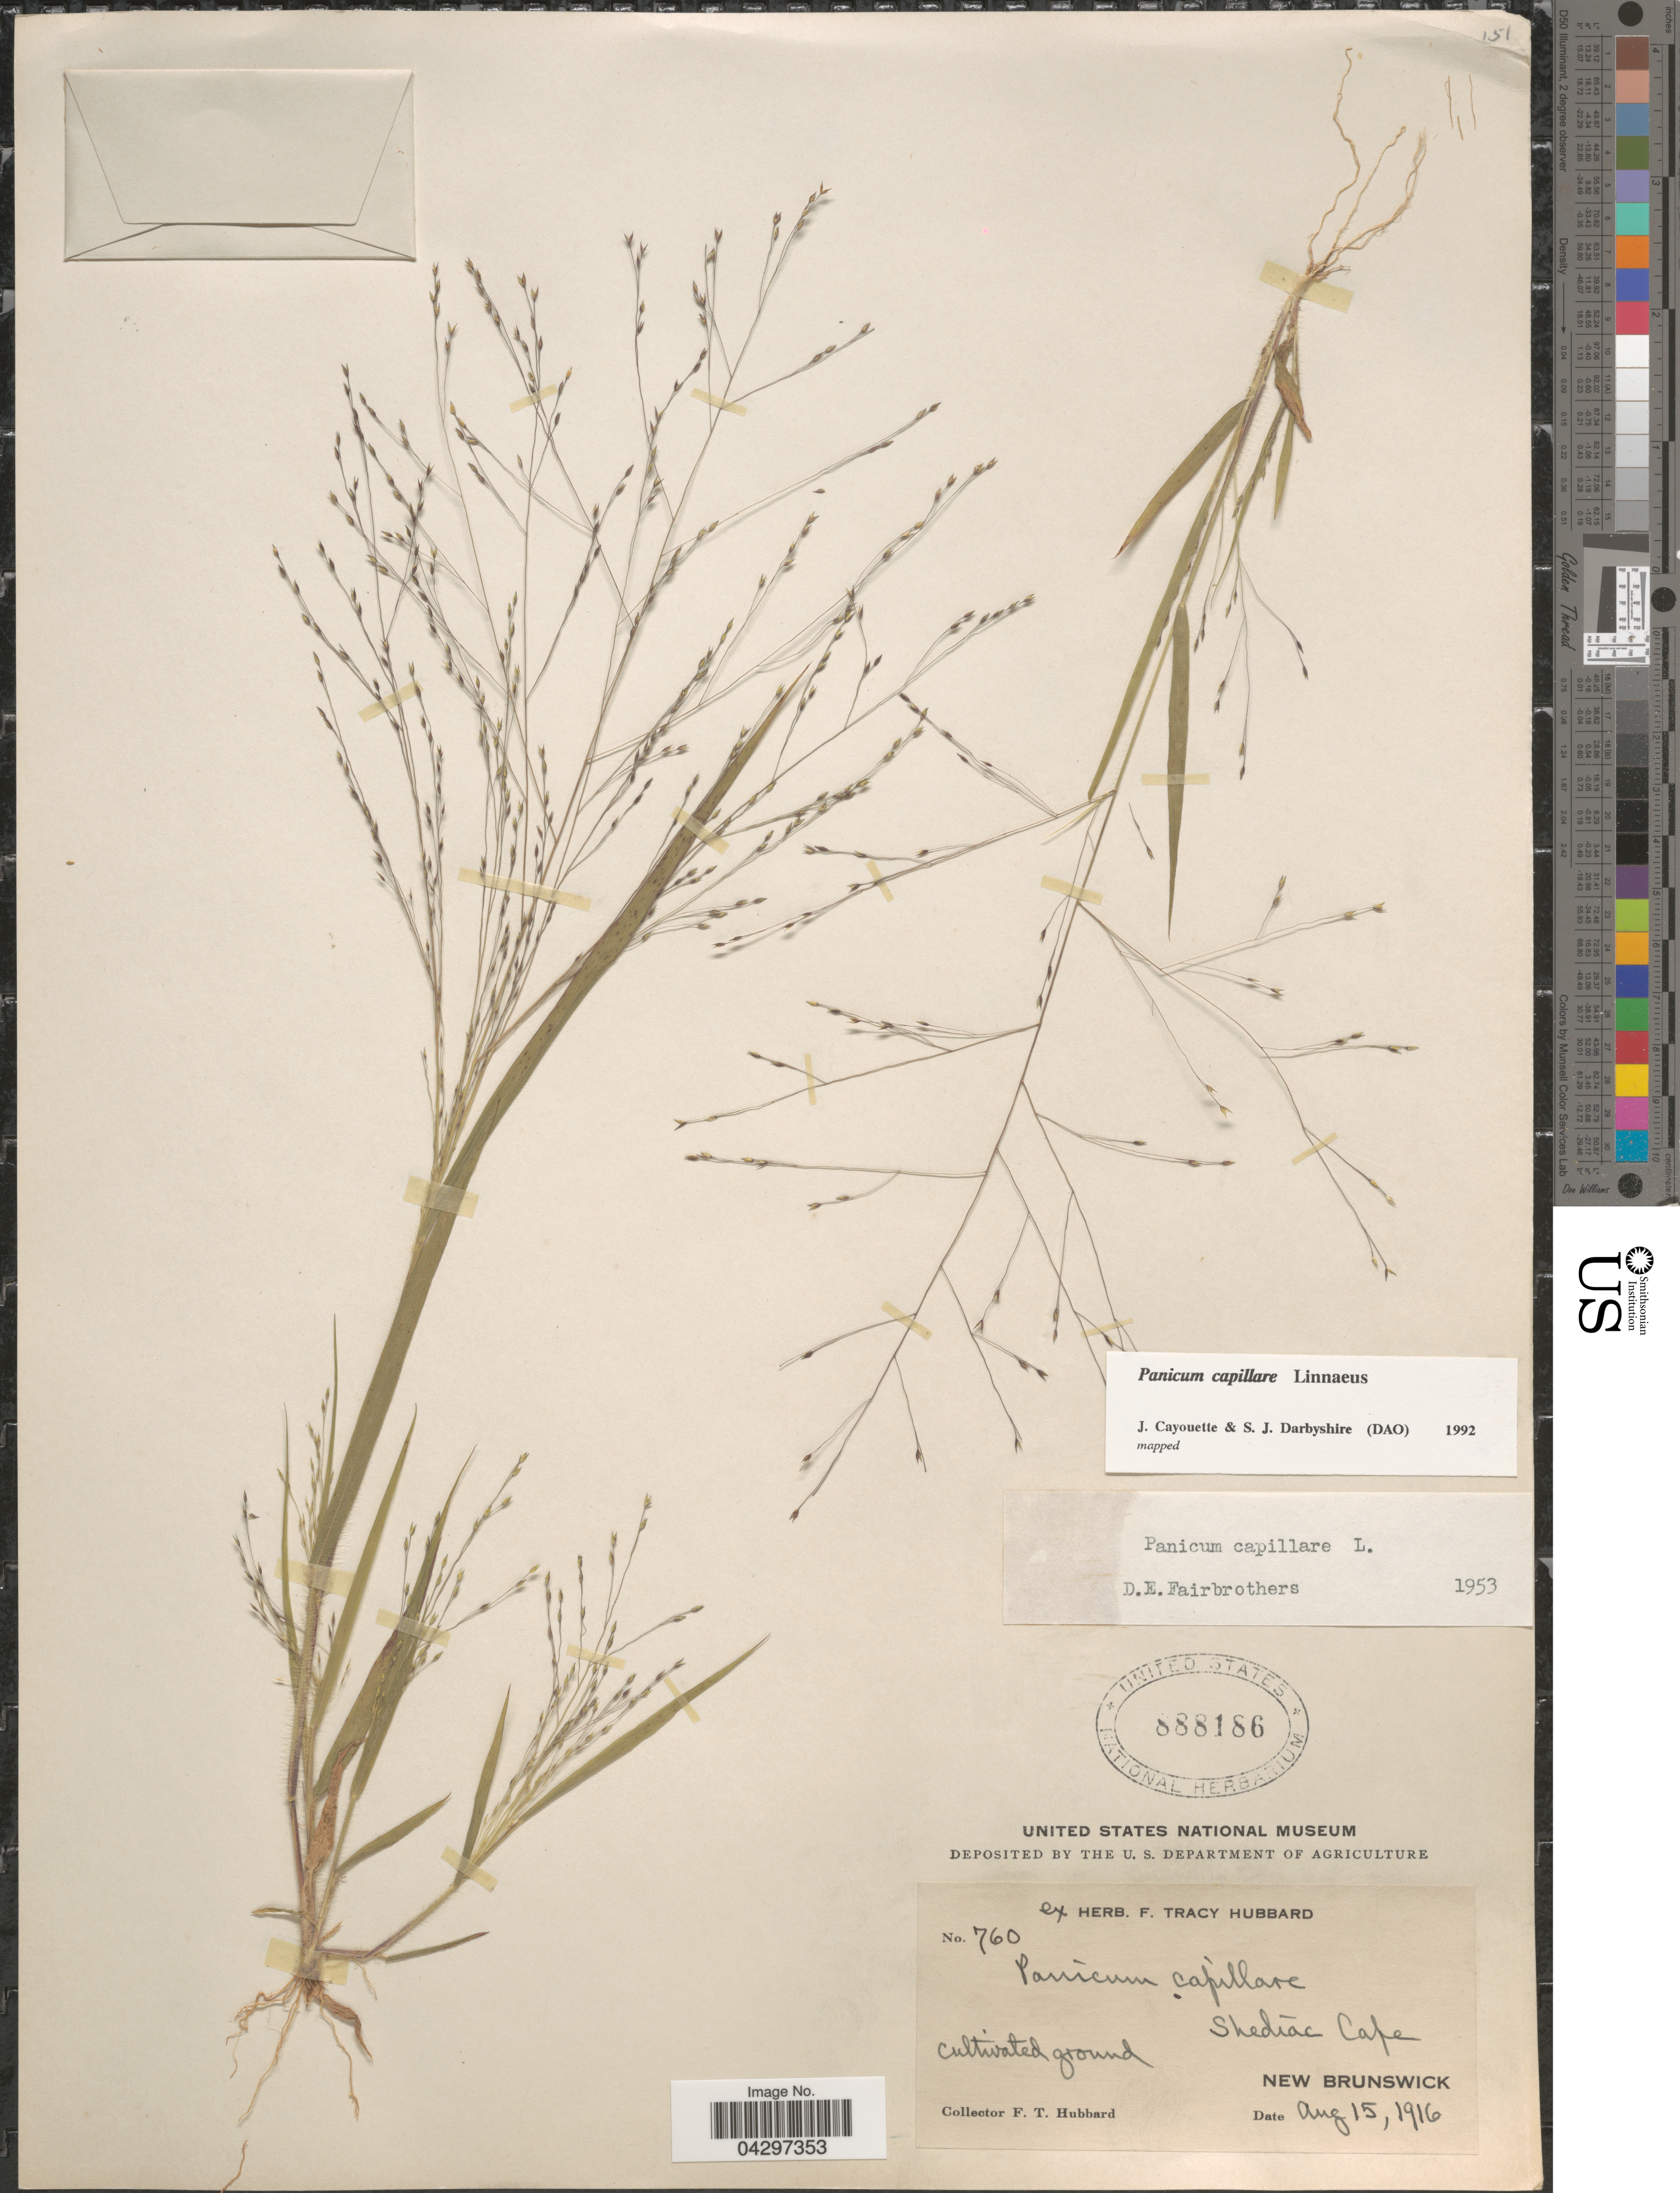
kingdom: Plantae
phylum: Tracheophyta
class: Liliopsida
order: Poales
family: Poaceae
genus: Panicum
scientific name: Panicum capillare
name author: L.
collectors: F. T. Hubbard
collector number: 760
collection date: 1916-08-15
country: Canada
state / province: New Brunswick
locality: Shediac Cape.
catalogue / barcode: US 888186